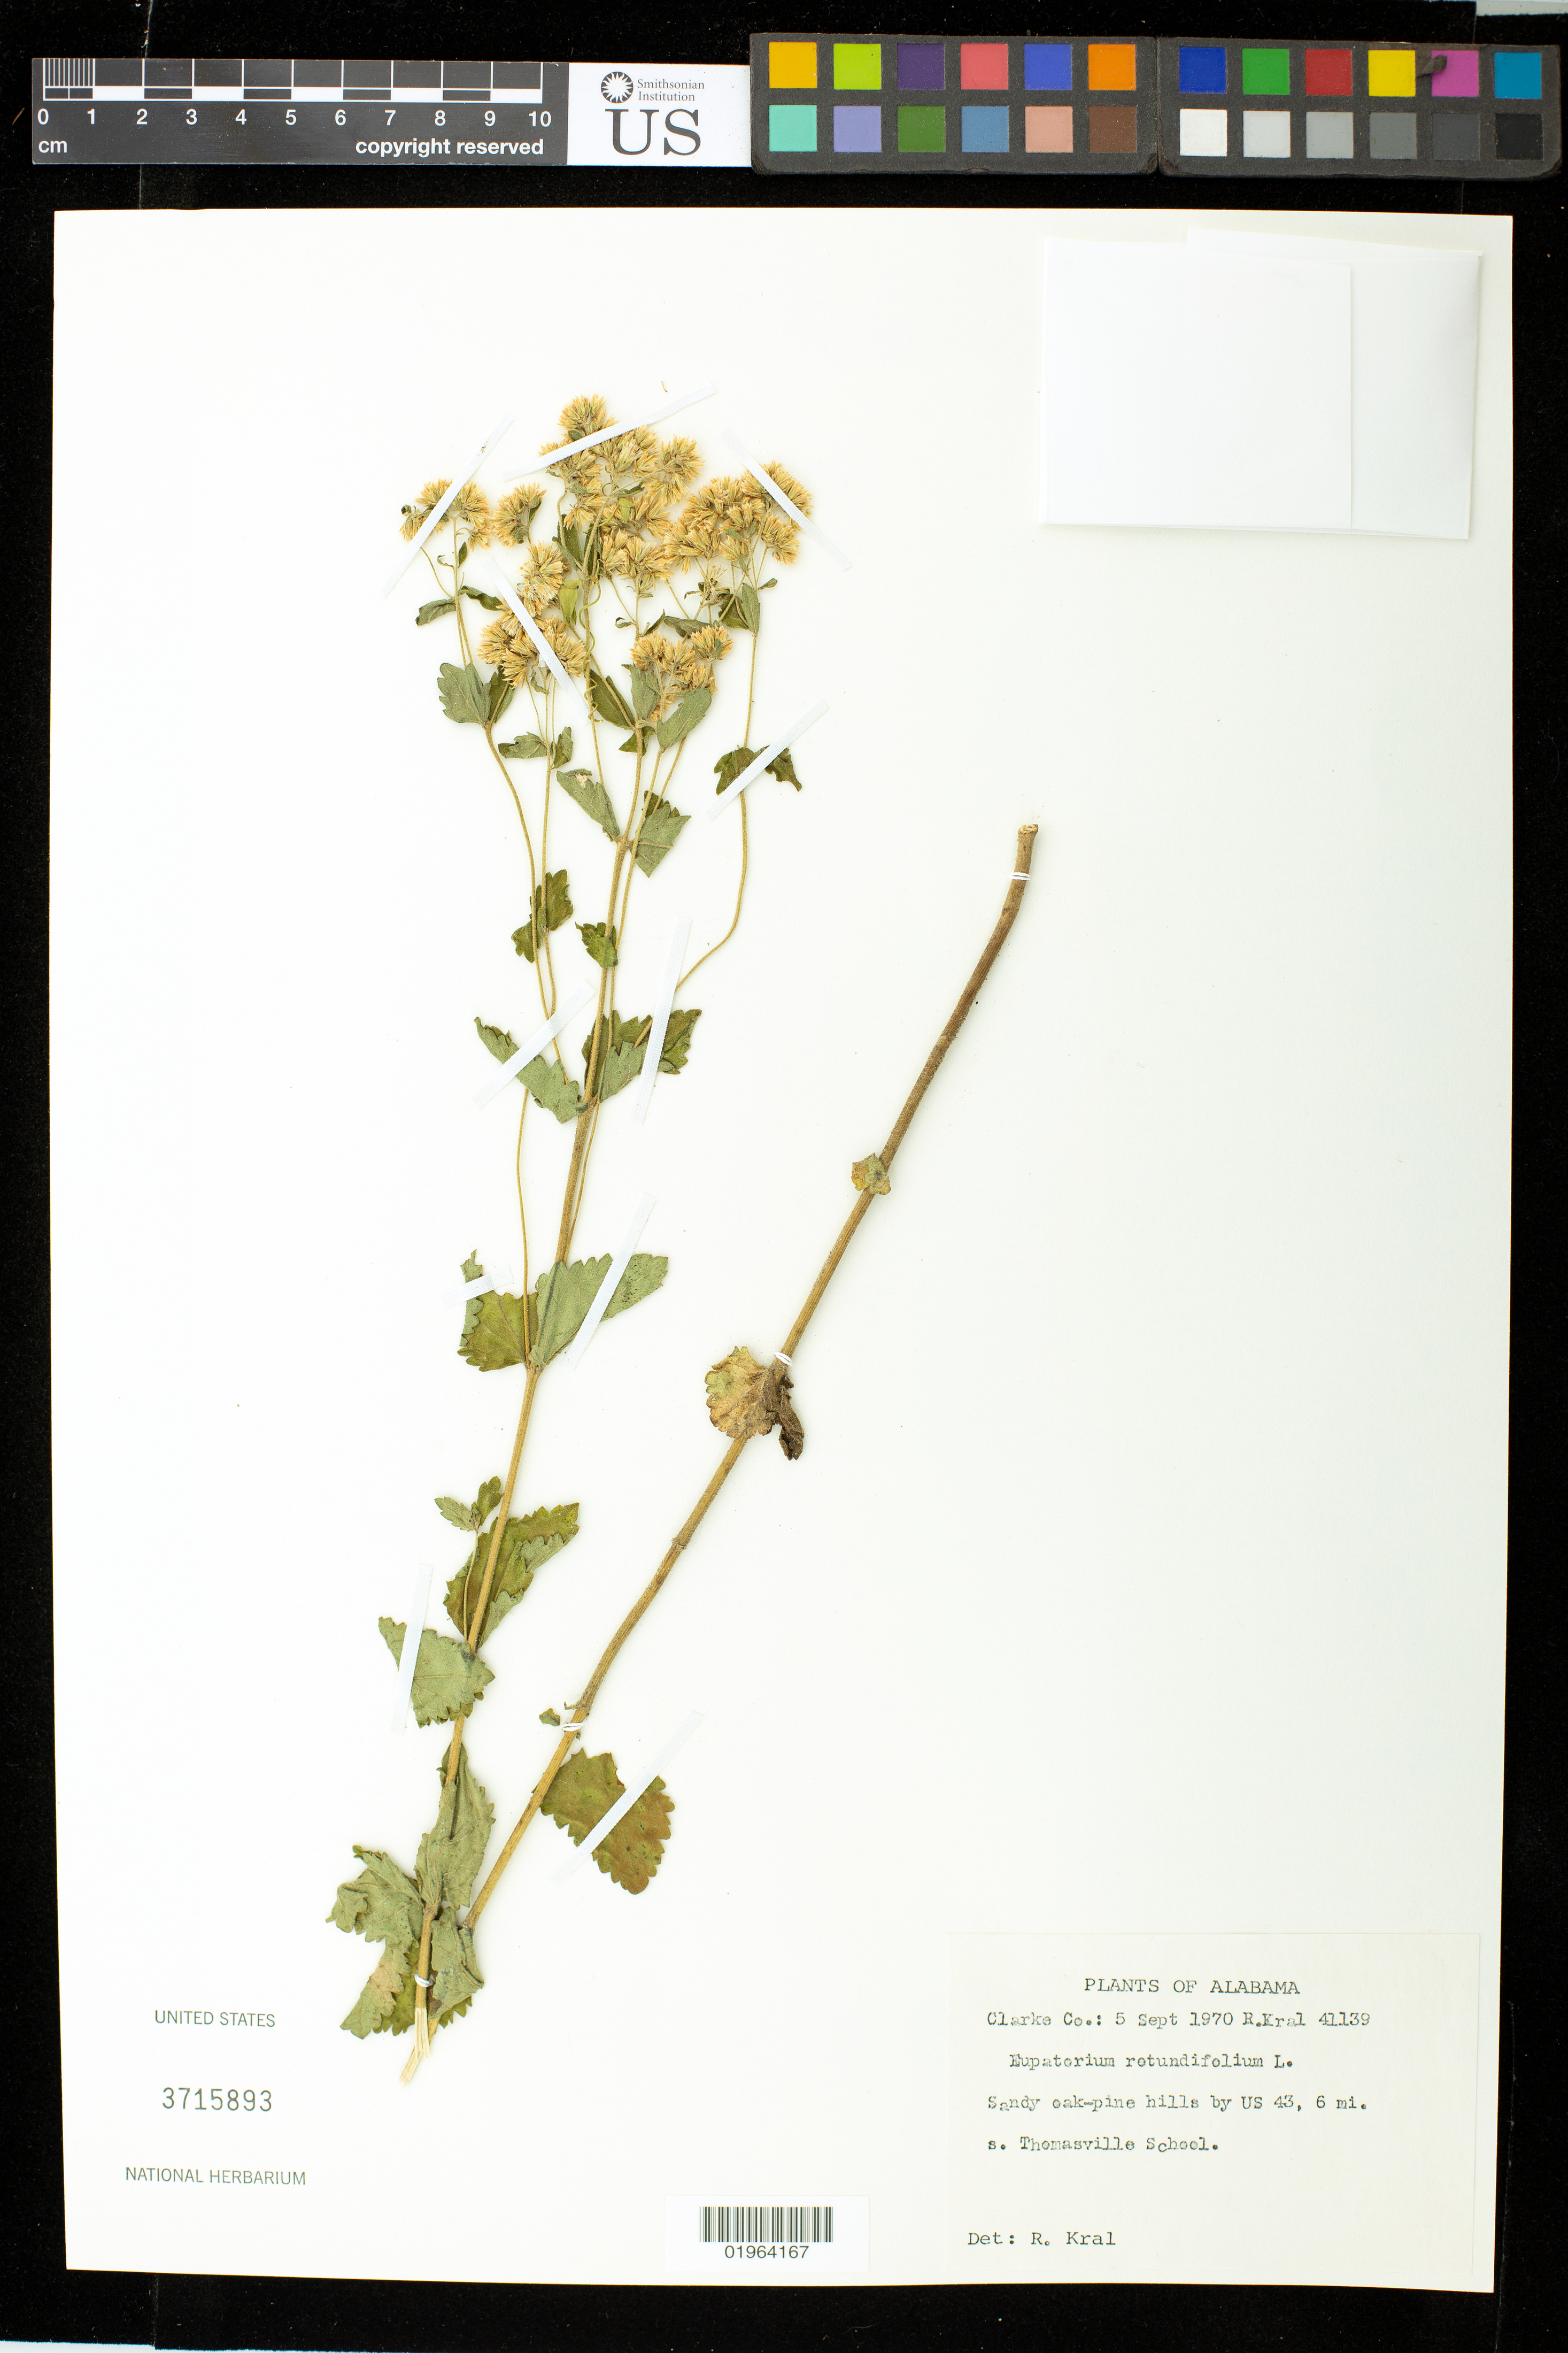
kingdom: Plantae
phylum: Tracheophyta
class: Magnoliopsida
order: Asterales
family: Asteraceae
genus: Eupatorium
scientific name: Eupatorium rotundifolium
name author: L.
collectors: R. Kral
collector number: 41139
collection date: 1970-09-05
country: United States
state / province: Alabama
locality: Clarke Co. US 43., 6 mi. S. Thomasville School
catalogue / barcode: US 3715893